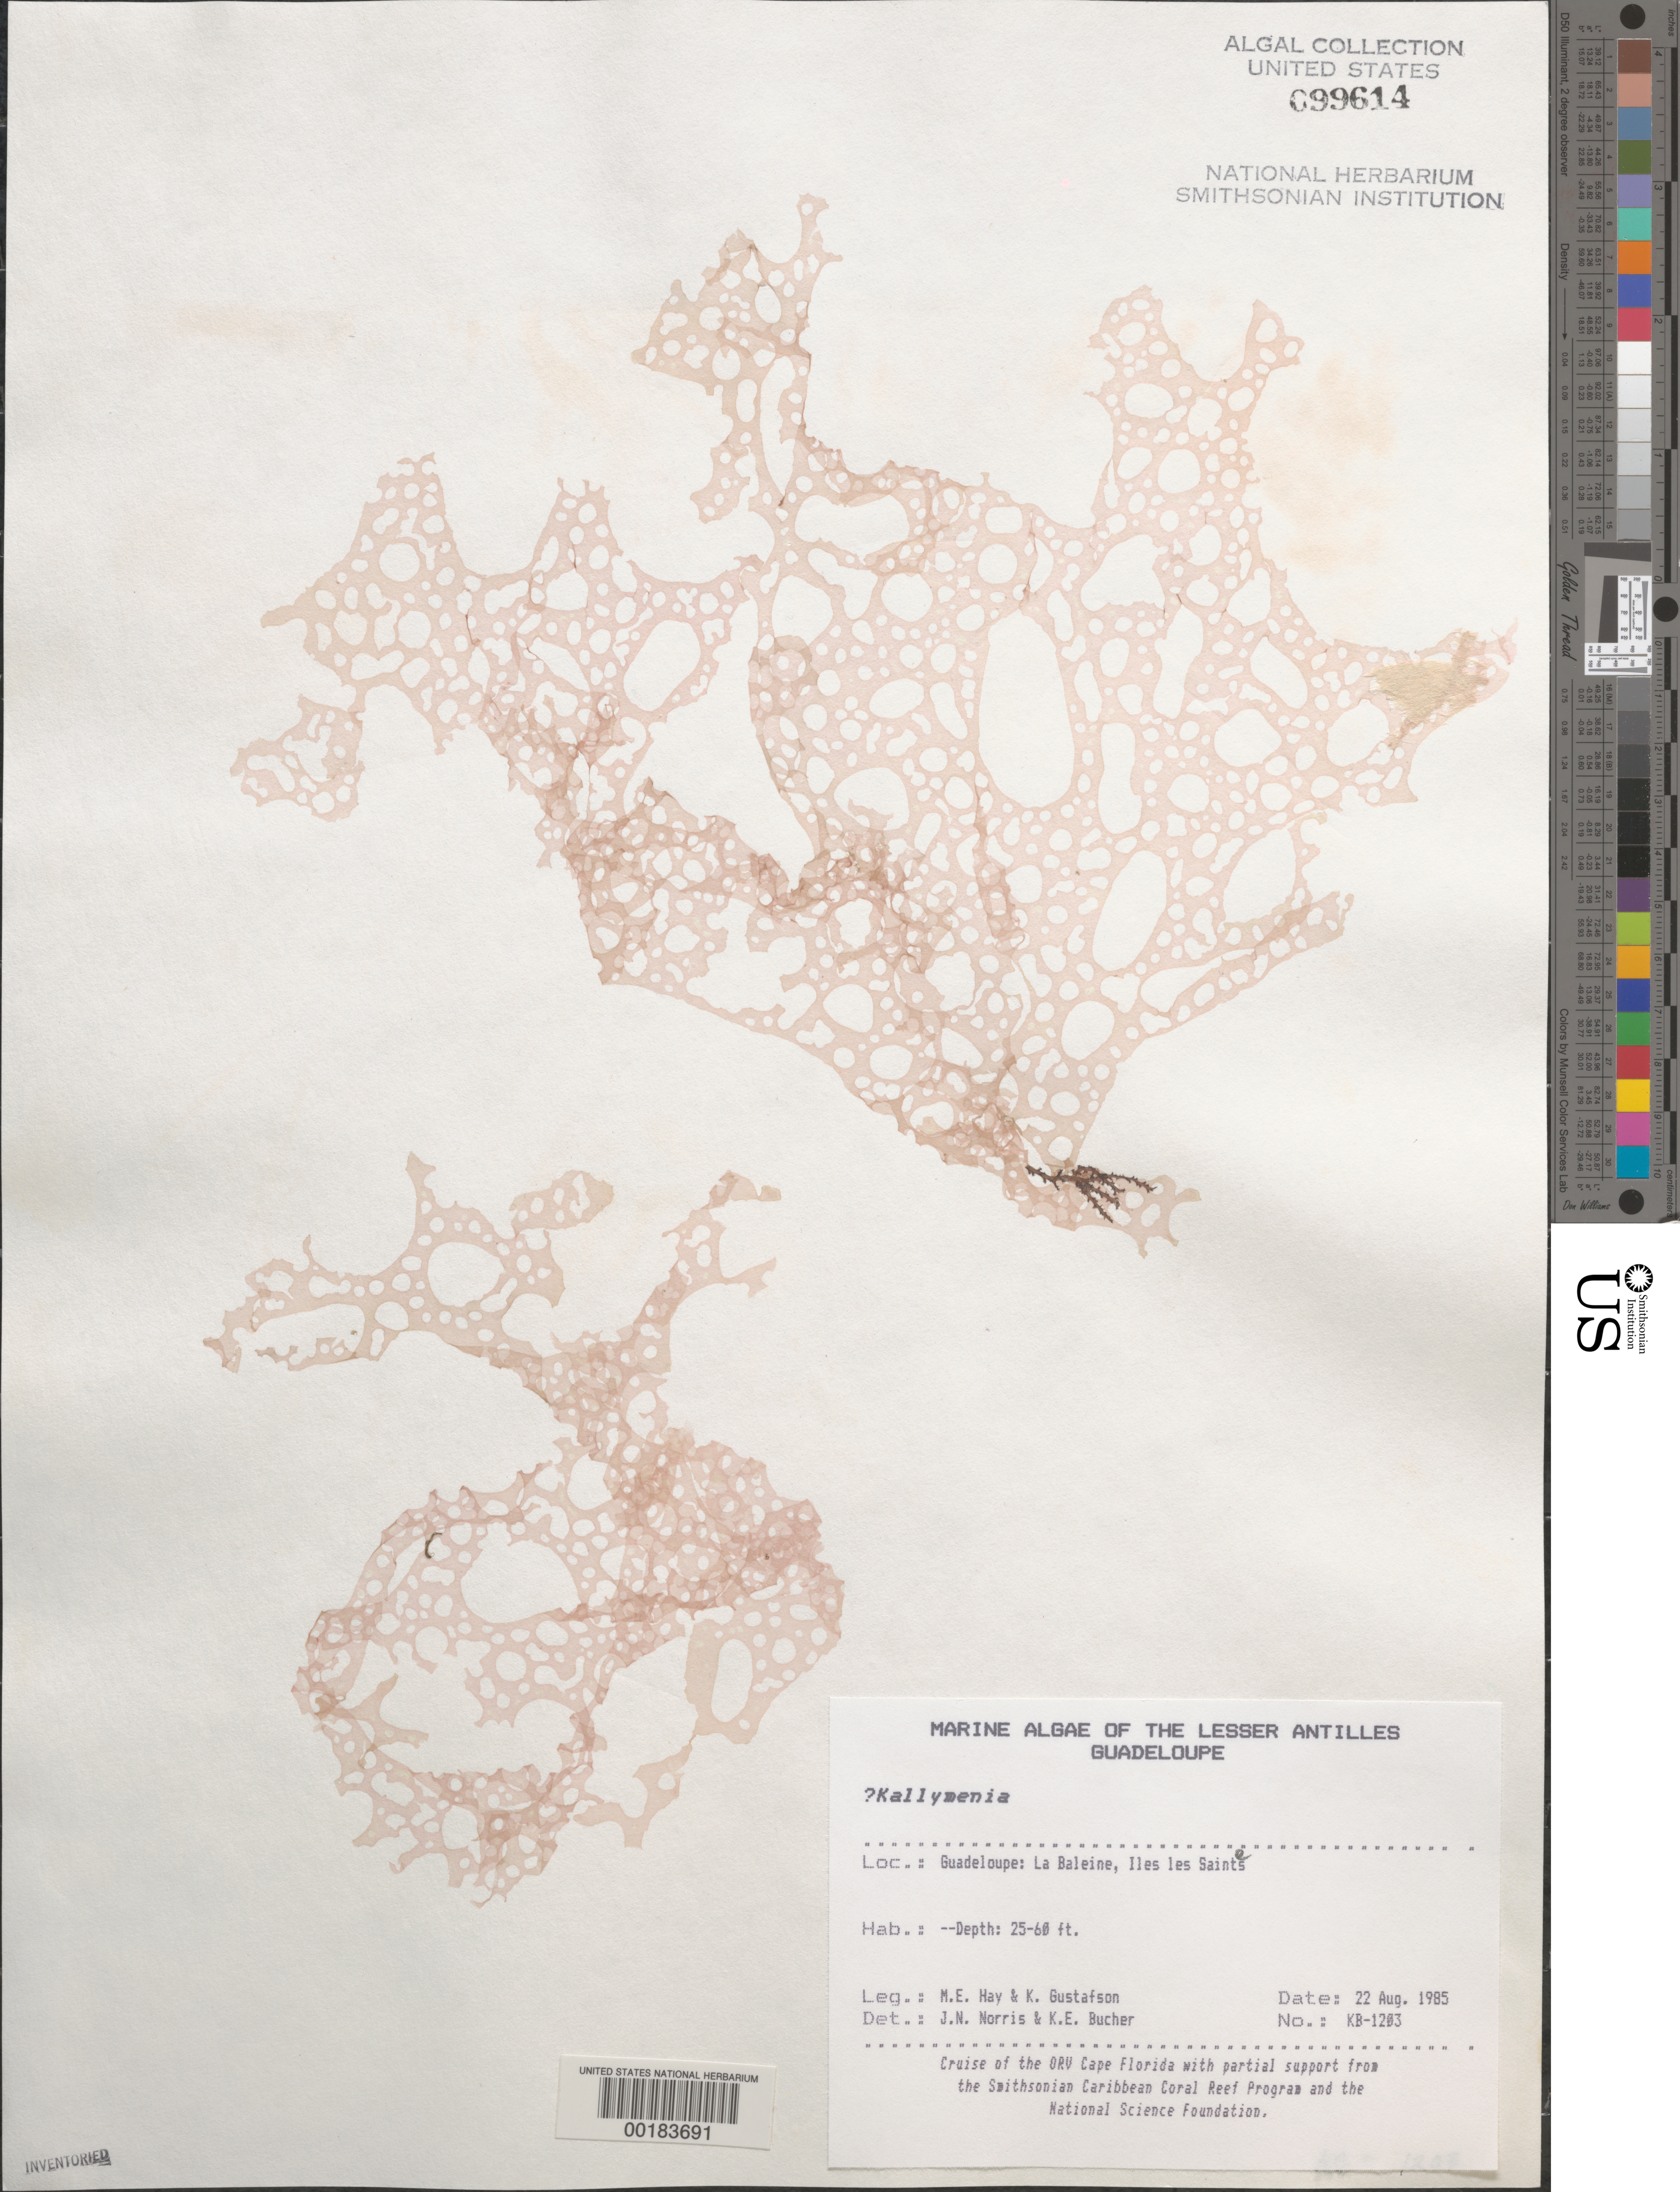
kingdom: Plantae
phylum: Rhodophyta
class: Florideophyceae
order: Gigartinales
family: Kallymeniaceae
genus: Kallymenia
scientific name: Kallymenia sp.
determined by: Norris, J. N.; Bucher, K. E.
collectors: M. E. Hay & K. Gustafson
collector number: KB-1203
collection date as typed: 22 Aug 1985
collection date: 1985-08-22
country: Guadeloupe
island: Iles des Saintes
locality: La Baleine (near Pointe Napoleon)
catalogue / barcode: US 99614